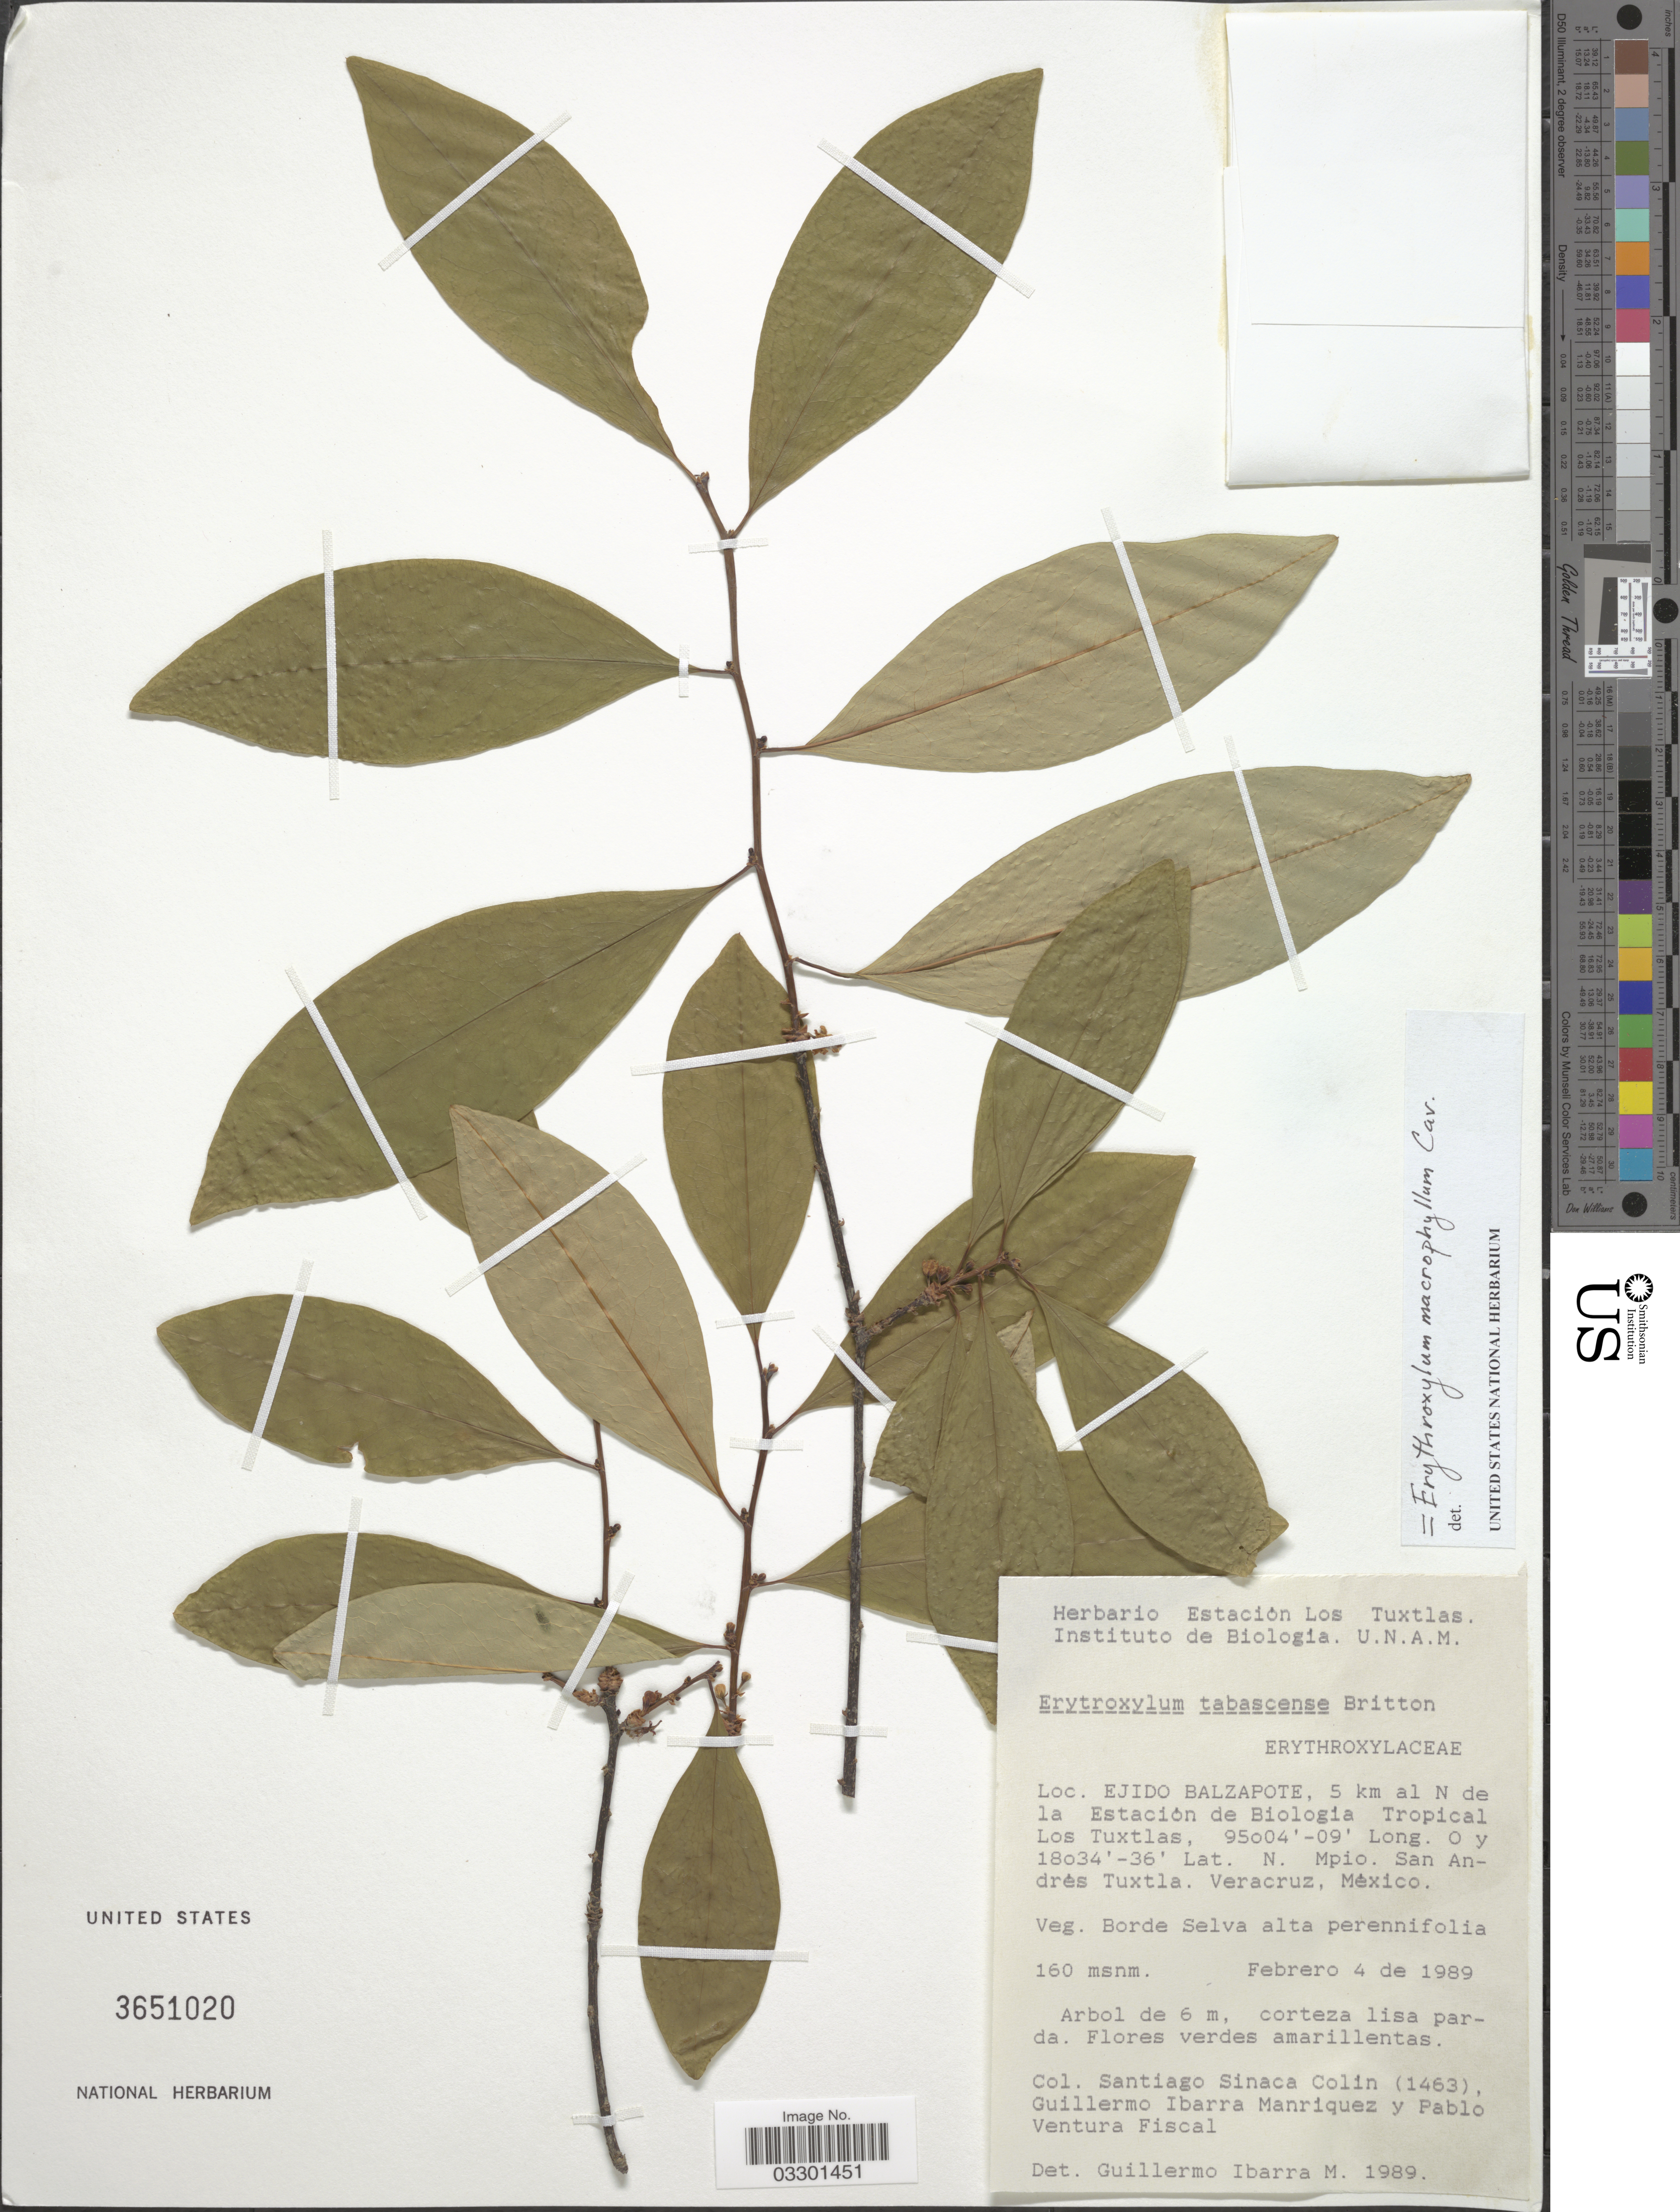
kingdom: Plantae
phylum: Tracheophyta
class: Magnoliopsida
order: Malpighiales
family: Erythroxylaceae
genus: Erythroxylum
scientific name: Erythroxylum macrophyllum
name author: Cav.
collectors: S. Sinaca-Colin, G. Ibarra M. & P. Ventura Fiscal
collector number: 1463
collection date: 1989-02-04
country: Mexico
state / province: Veracruz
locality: Ejido Balzapote, 5 km al N de la Estación de Biologia Tropical Los Tuxtlas. Mpio. San Andrés Tuxtla. Veracruz.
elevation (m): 160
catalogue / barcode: US 3651020